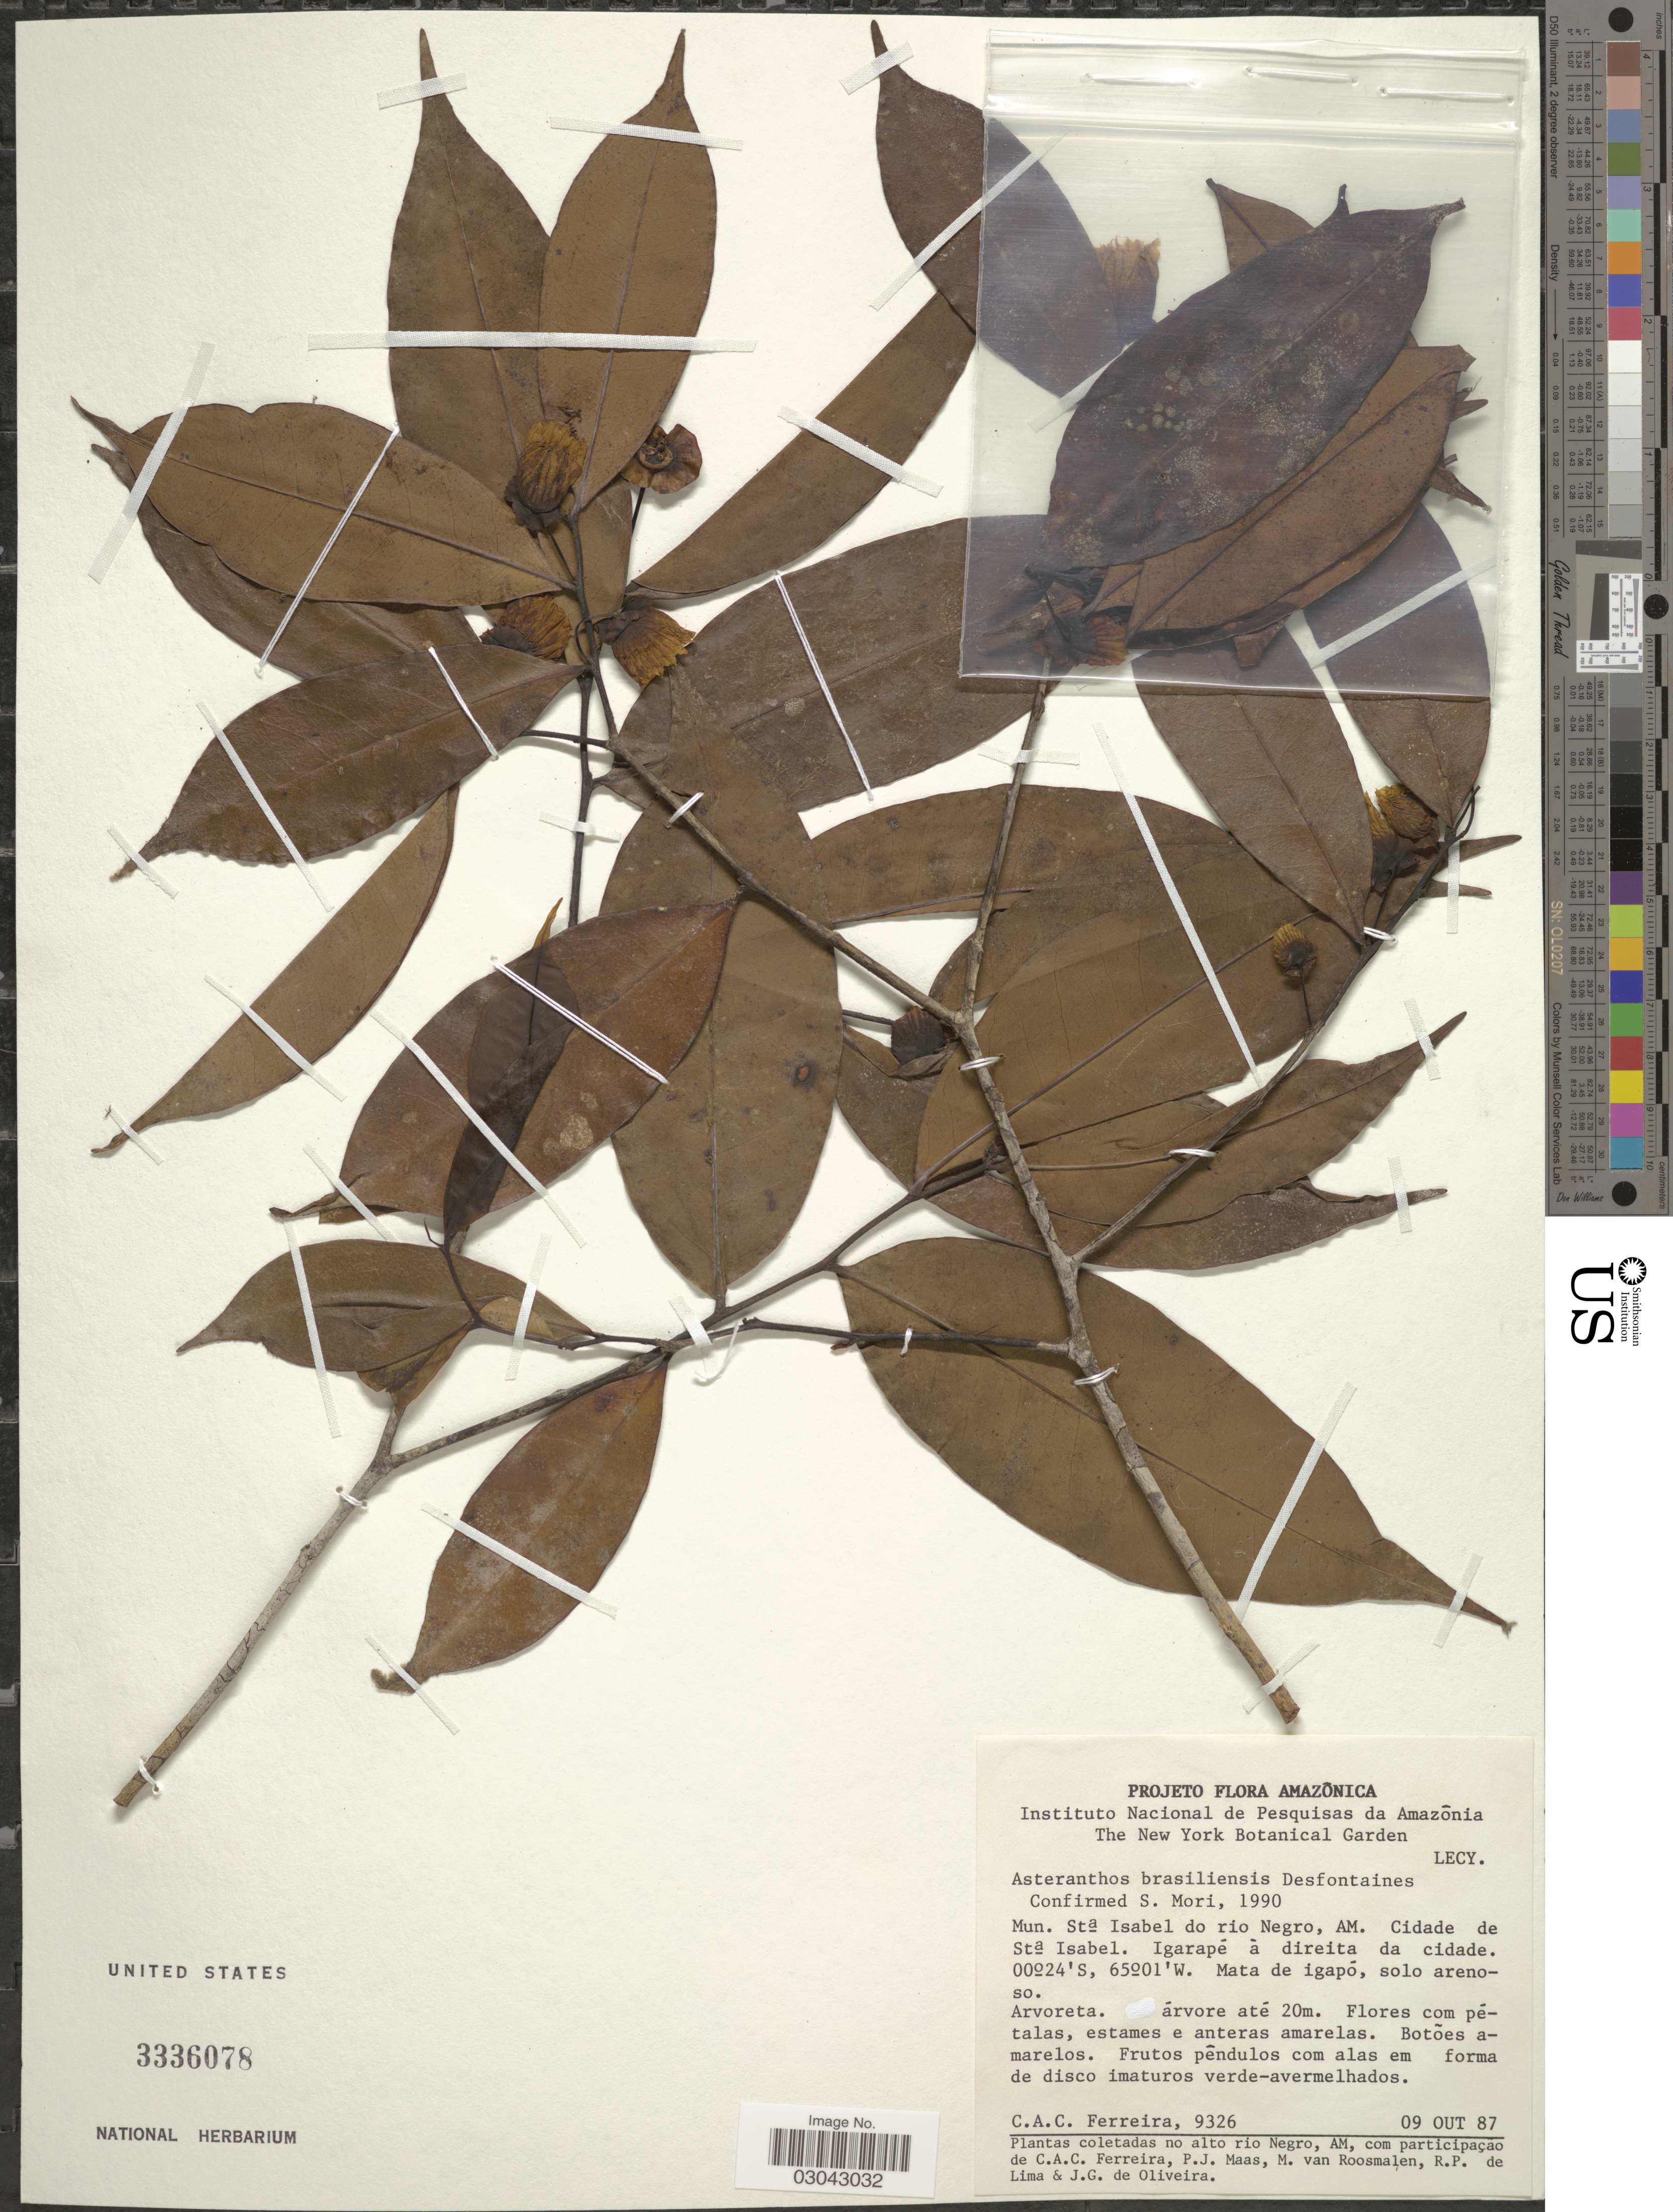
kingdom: Plantae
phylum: Tracheophyta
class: Magnoliopsida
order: Ericales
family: Lecythidaceae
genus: Asteranthos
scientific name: Asteranthos brasiliensis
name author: Desf.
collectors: C. Ferreira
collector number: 9326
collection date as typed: Transcribed d/m/y: 9/8/87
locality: Amazônica, Mun. Sta Isabel do rio Negro, AM. Cidade de Sta Isabel.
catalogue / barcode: US 3336078